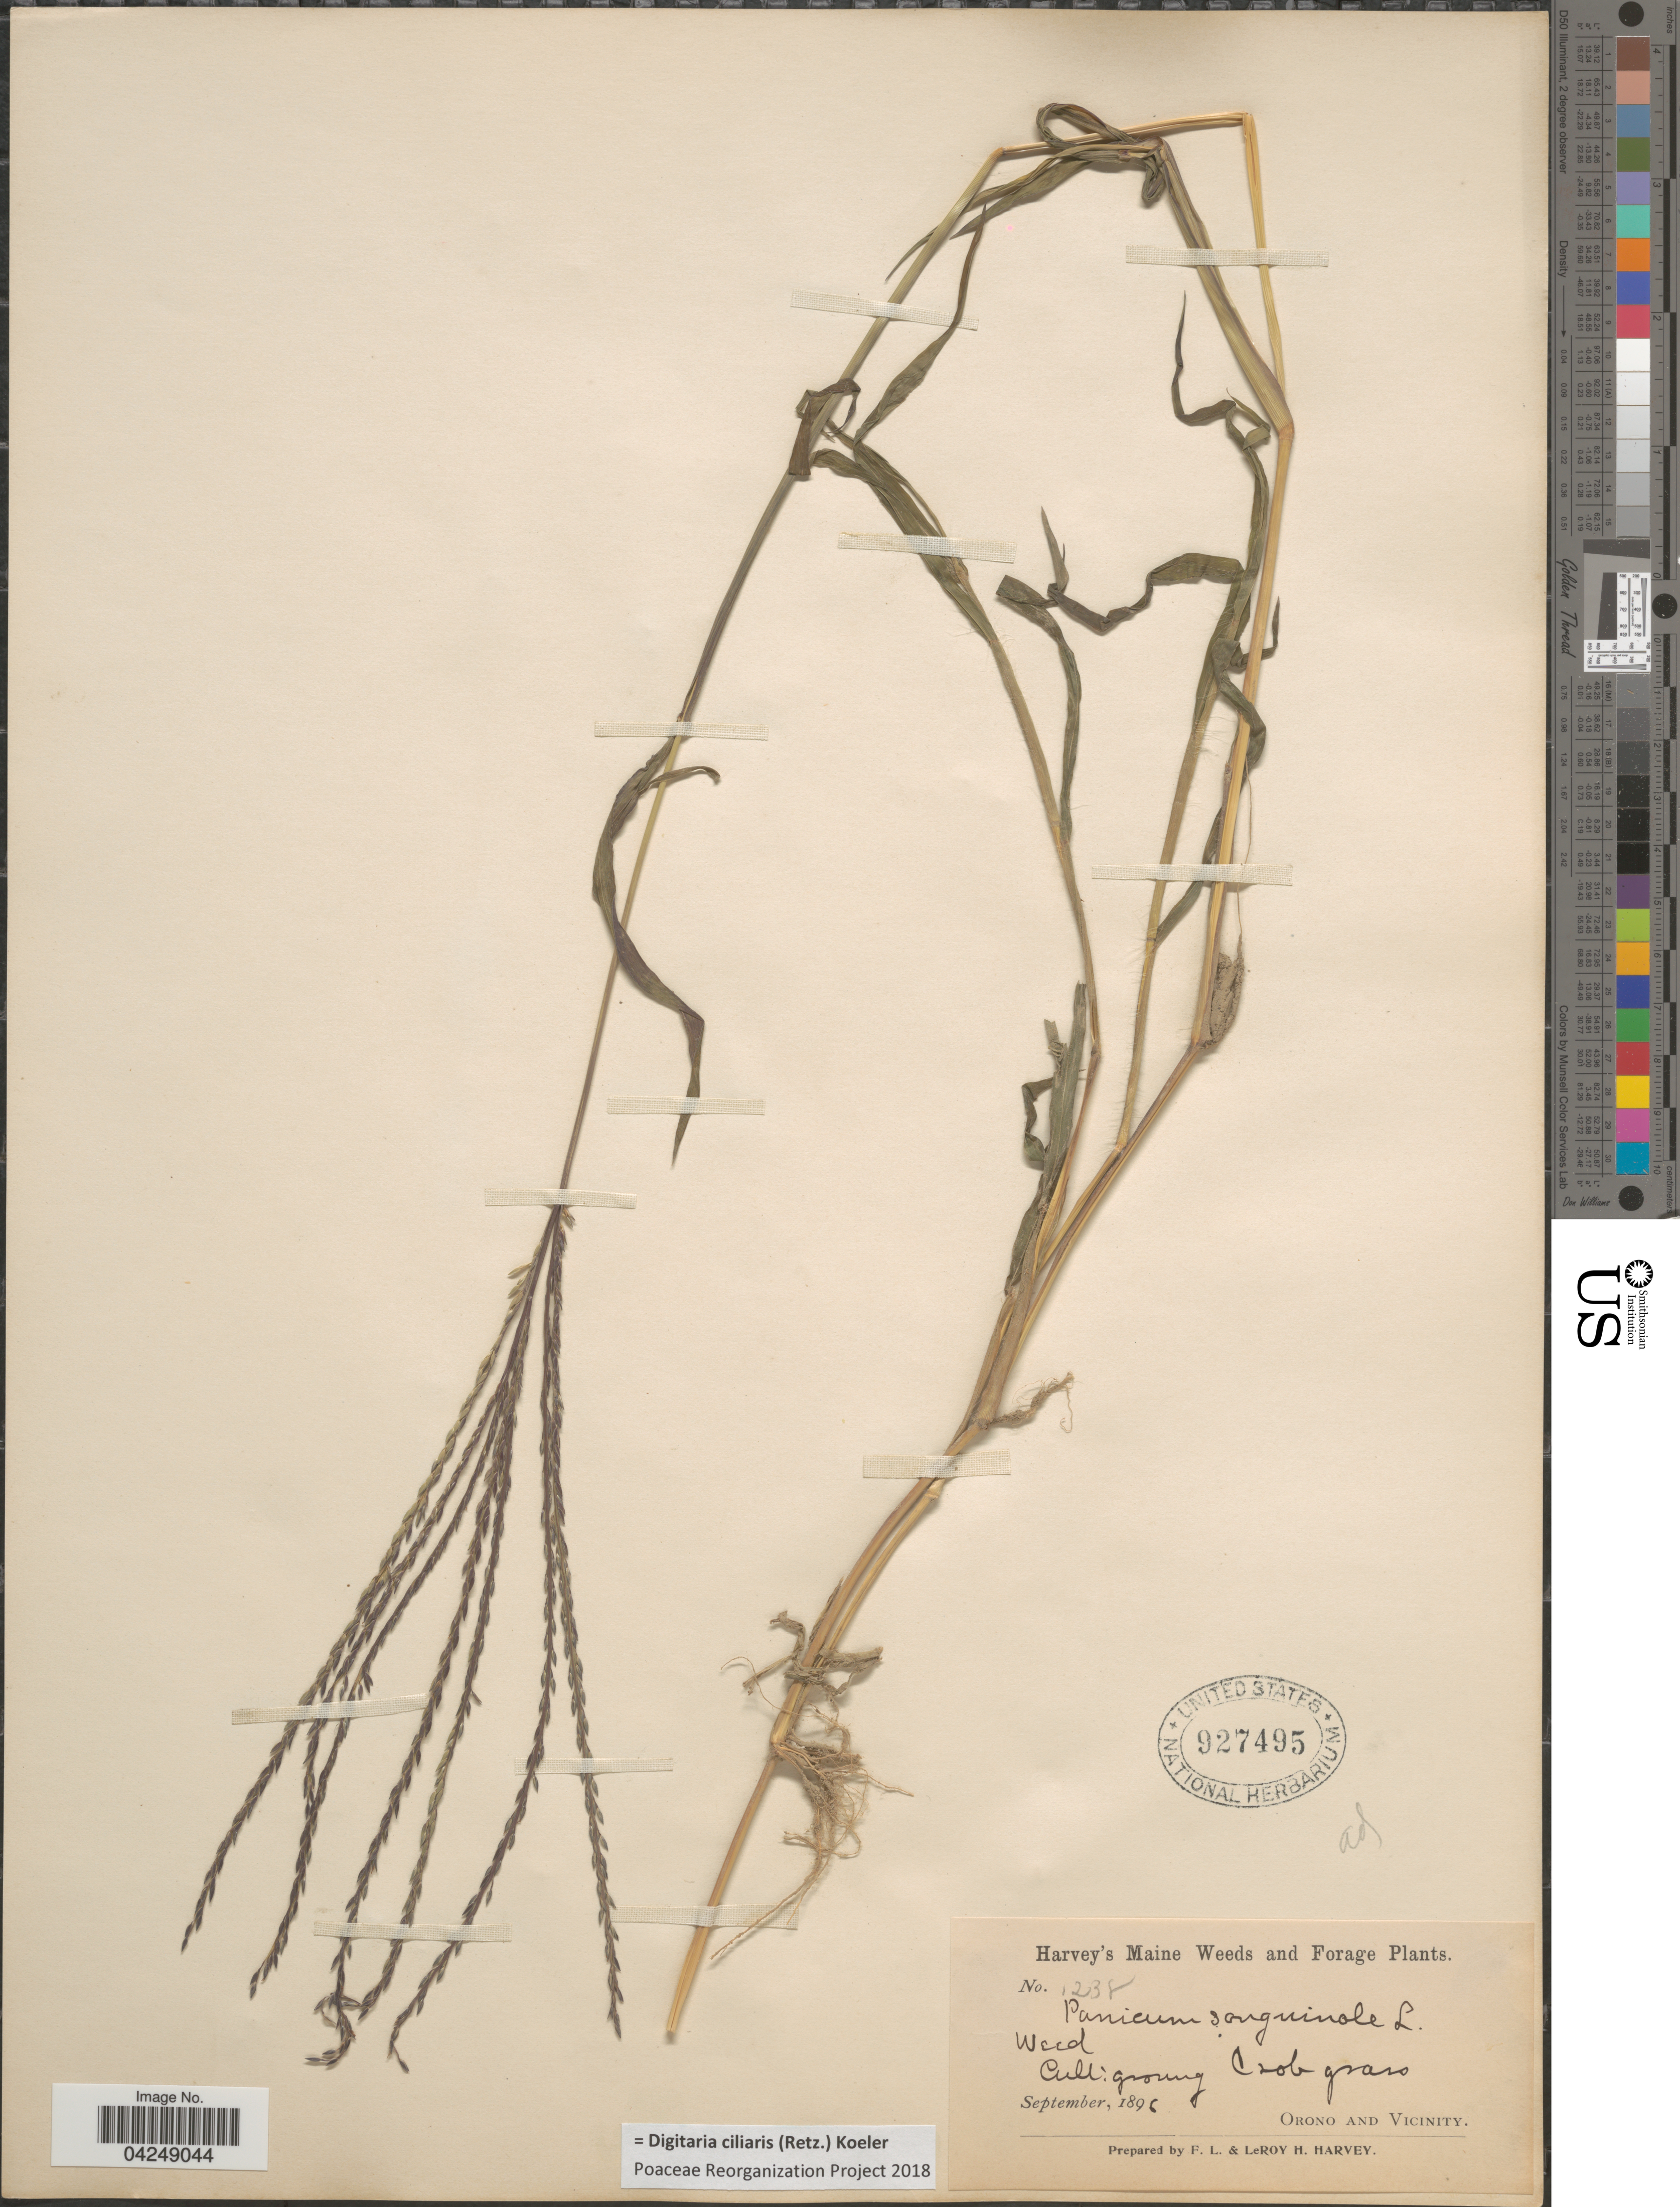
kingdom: Plantae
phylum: Tracheophyta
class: Liliopsida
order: Poales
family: Poaceae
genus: Digitaria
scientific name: Digitaria ciliaris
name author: (Retz.) Koeler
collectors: F. L. Harvey & L. H. Harvey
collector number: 1238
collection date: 1896-09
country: United States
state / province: Maine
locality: Cult: growing Crab grass.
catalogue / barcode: US 927495